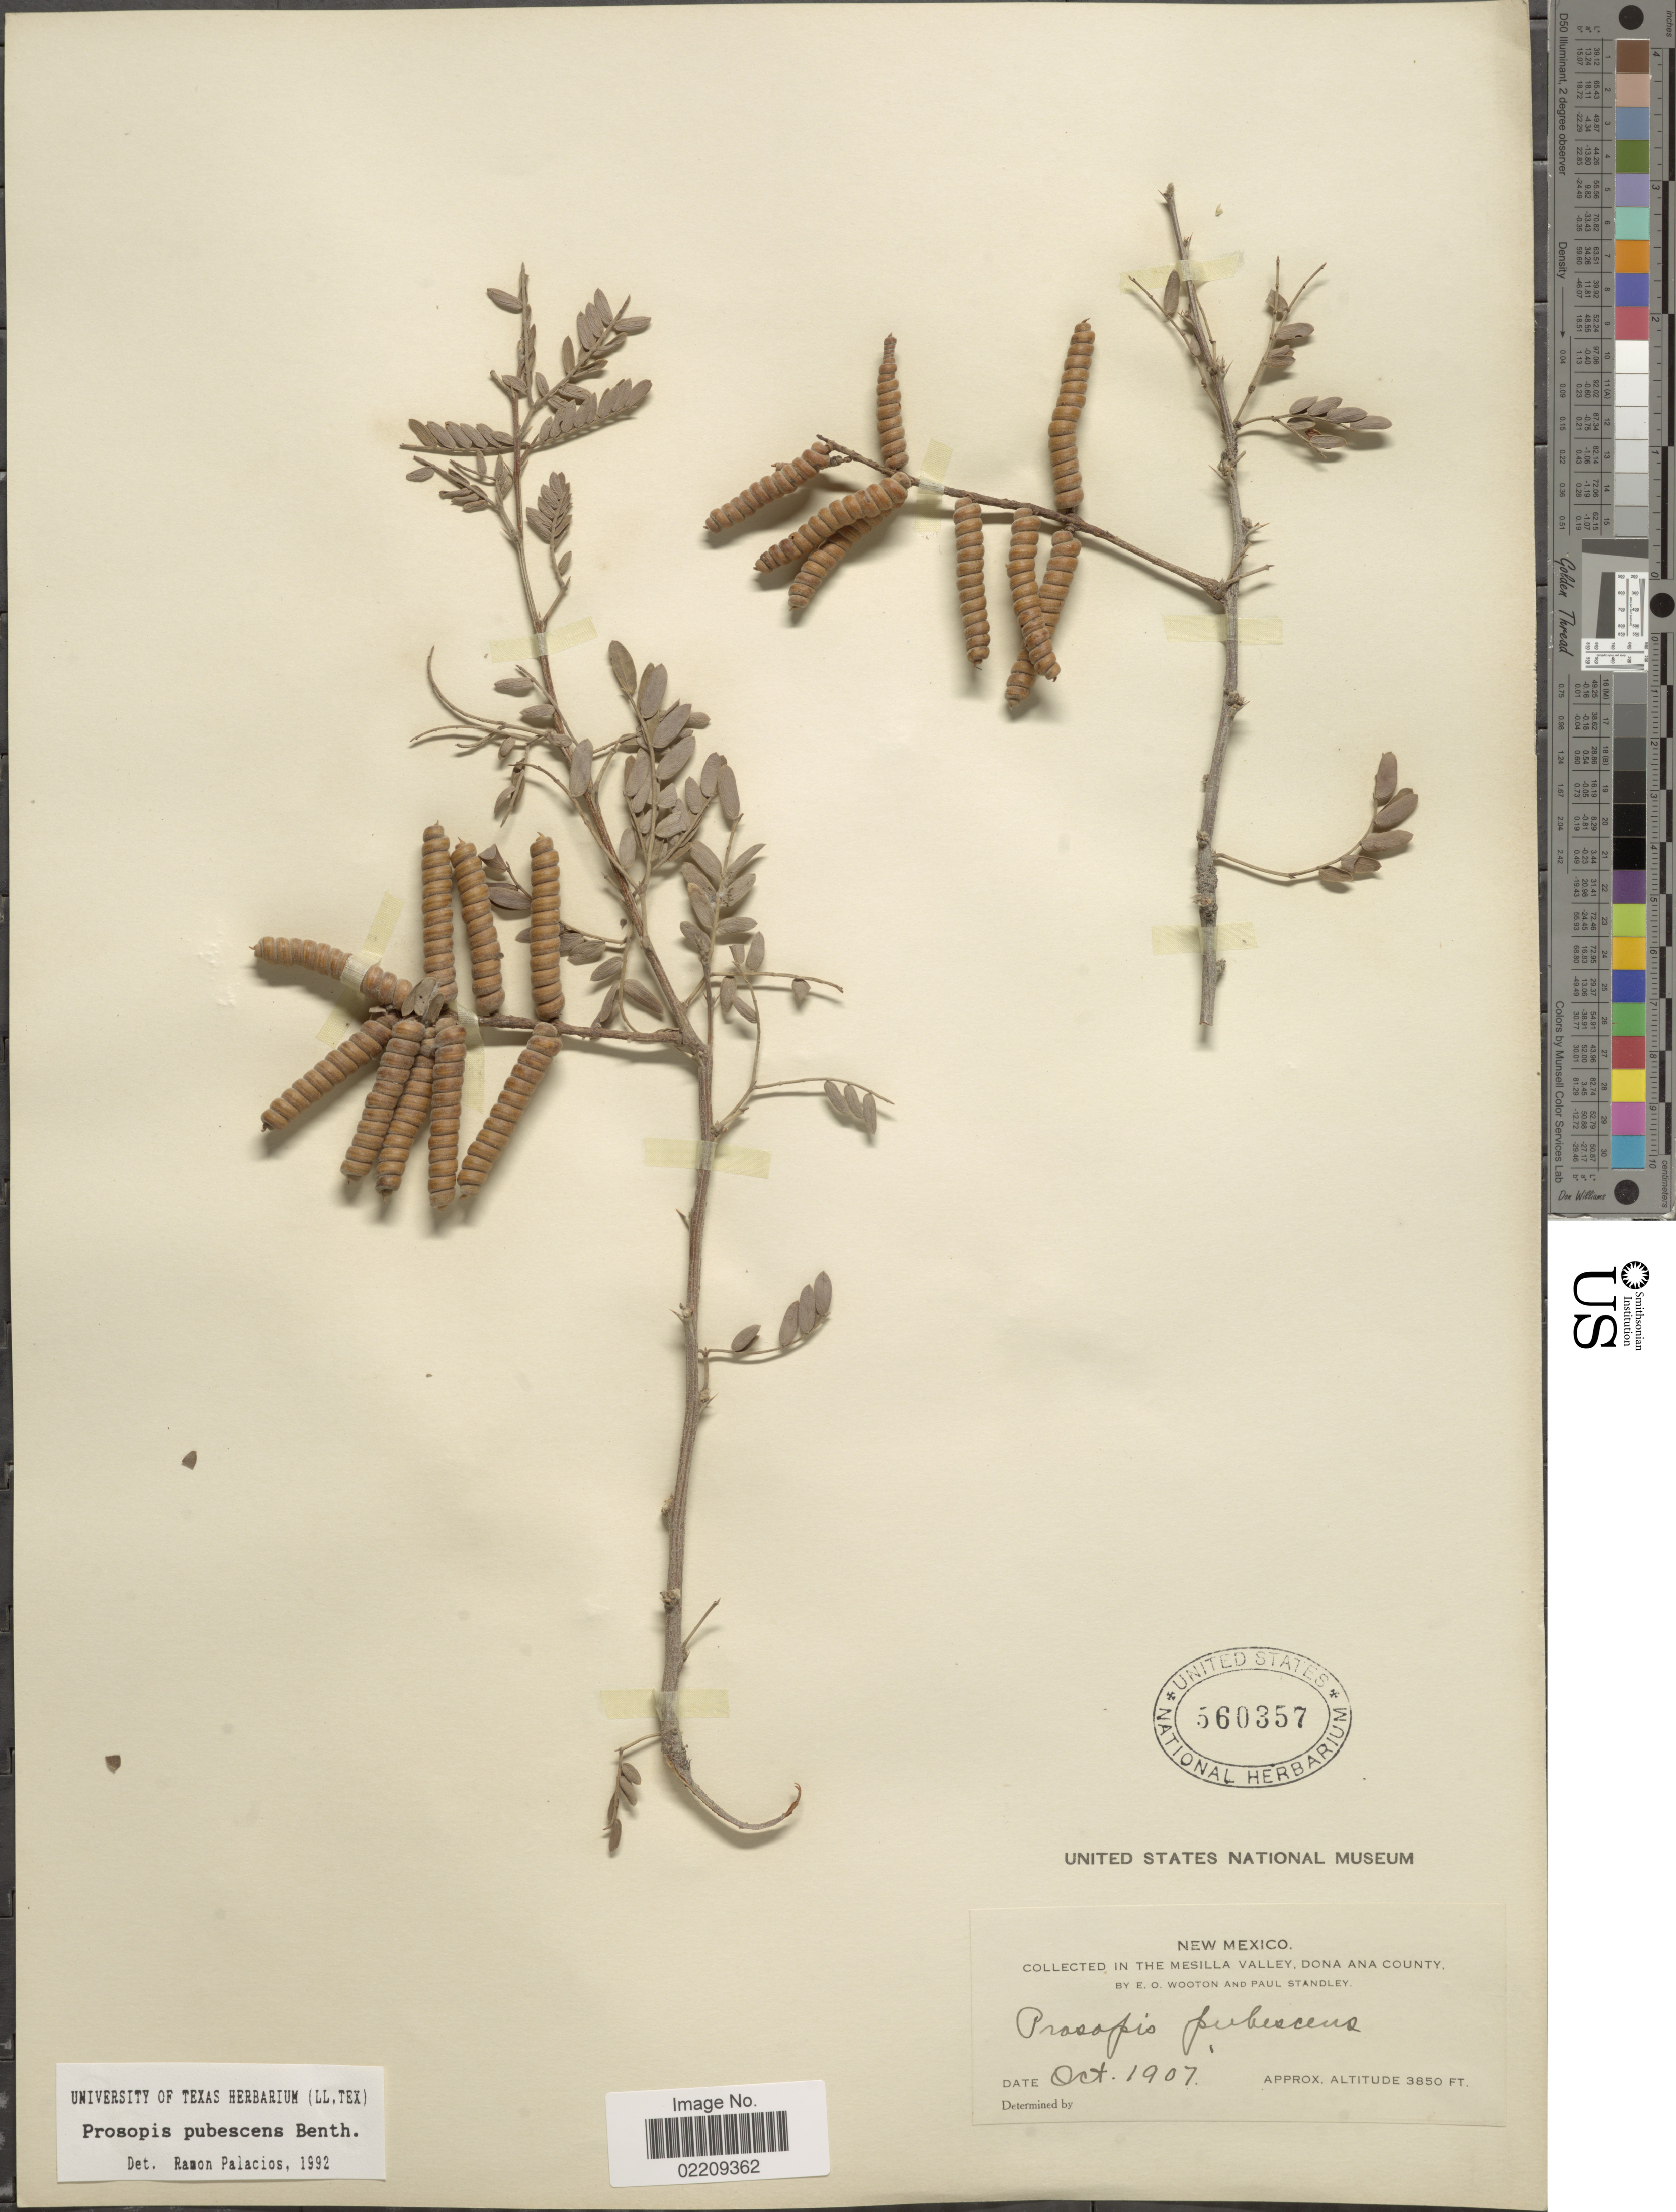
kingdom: Plantae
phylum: Tracheophyta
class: Magnoliopsida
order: Fabales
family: Fabaceae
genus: Strombocarpa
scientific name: Strombocarpa pubescens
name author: (Benth.) A. Gray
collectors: E. O. Wooton & P. C. Standley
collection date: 1907-10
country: United States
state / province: New Mexico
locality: In the Mesilla Valley, Dona Ana County.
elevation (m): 1173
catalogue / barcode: US 560357